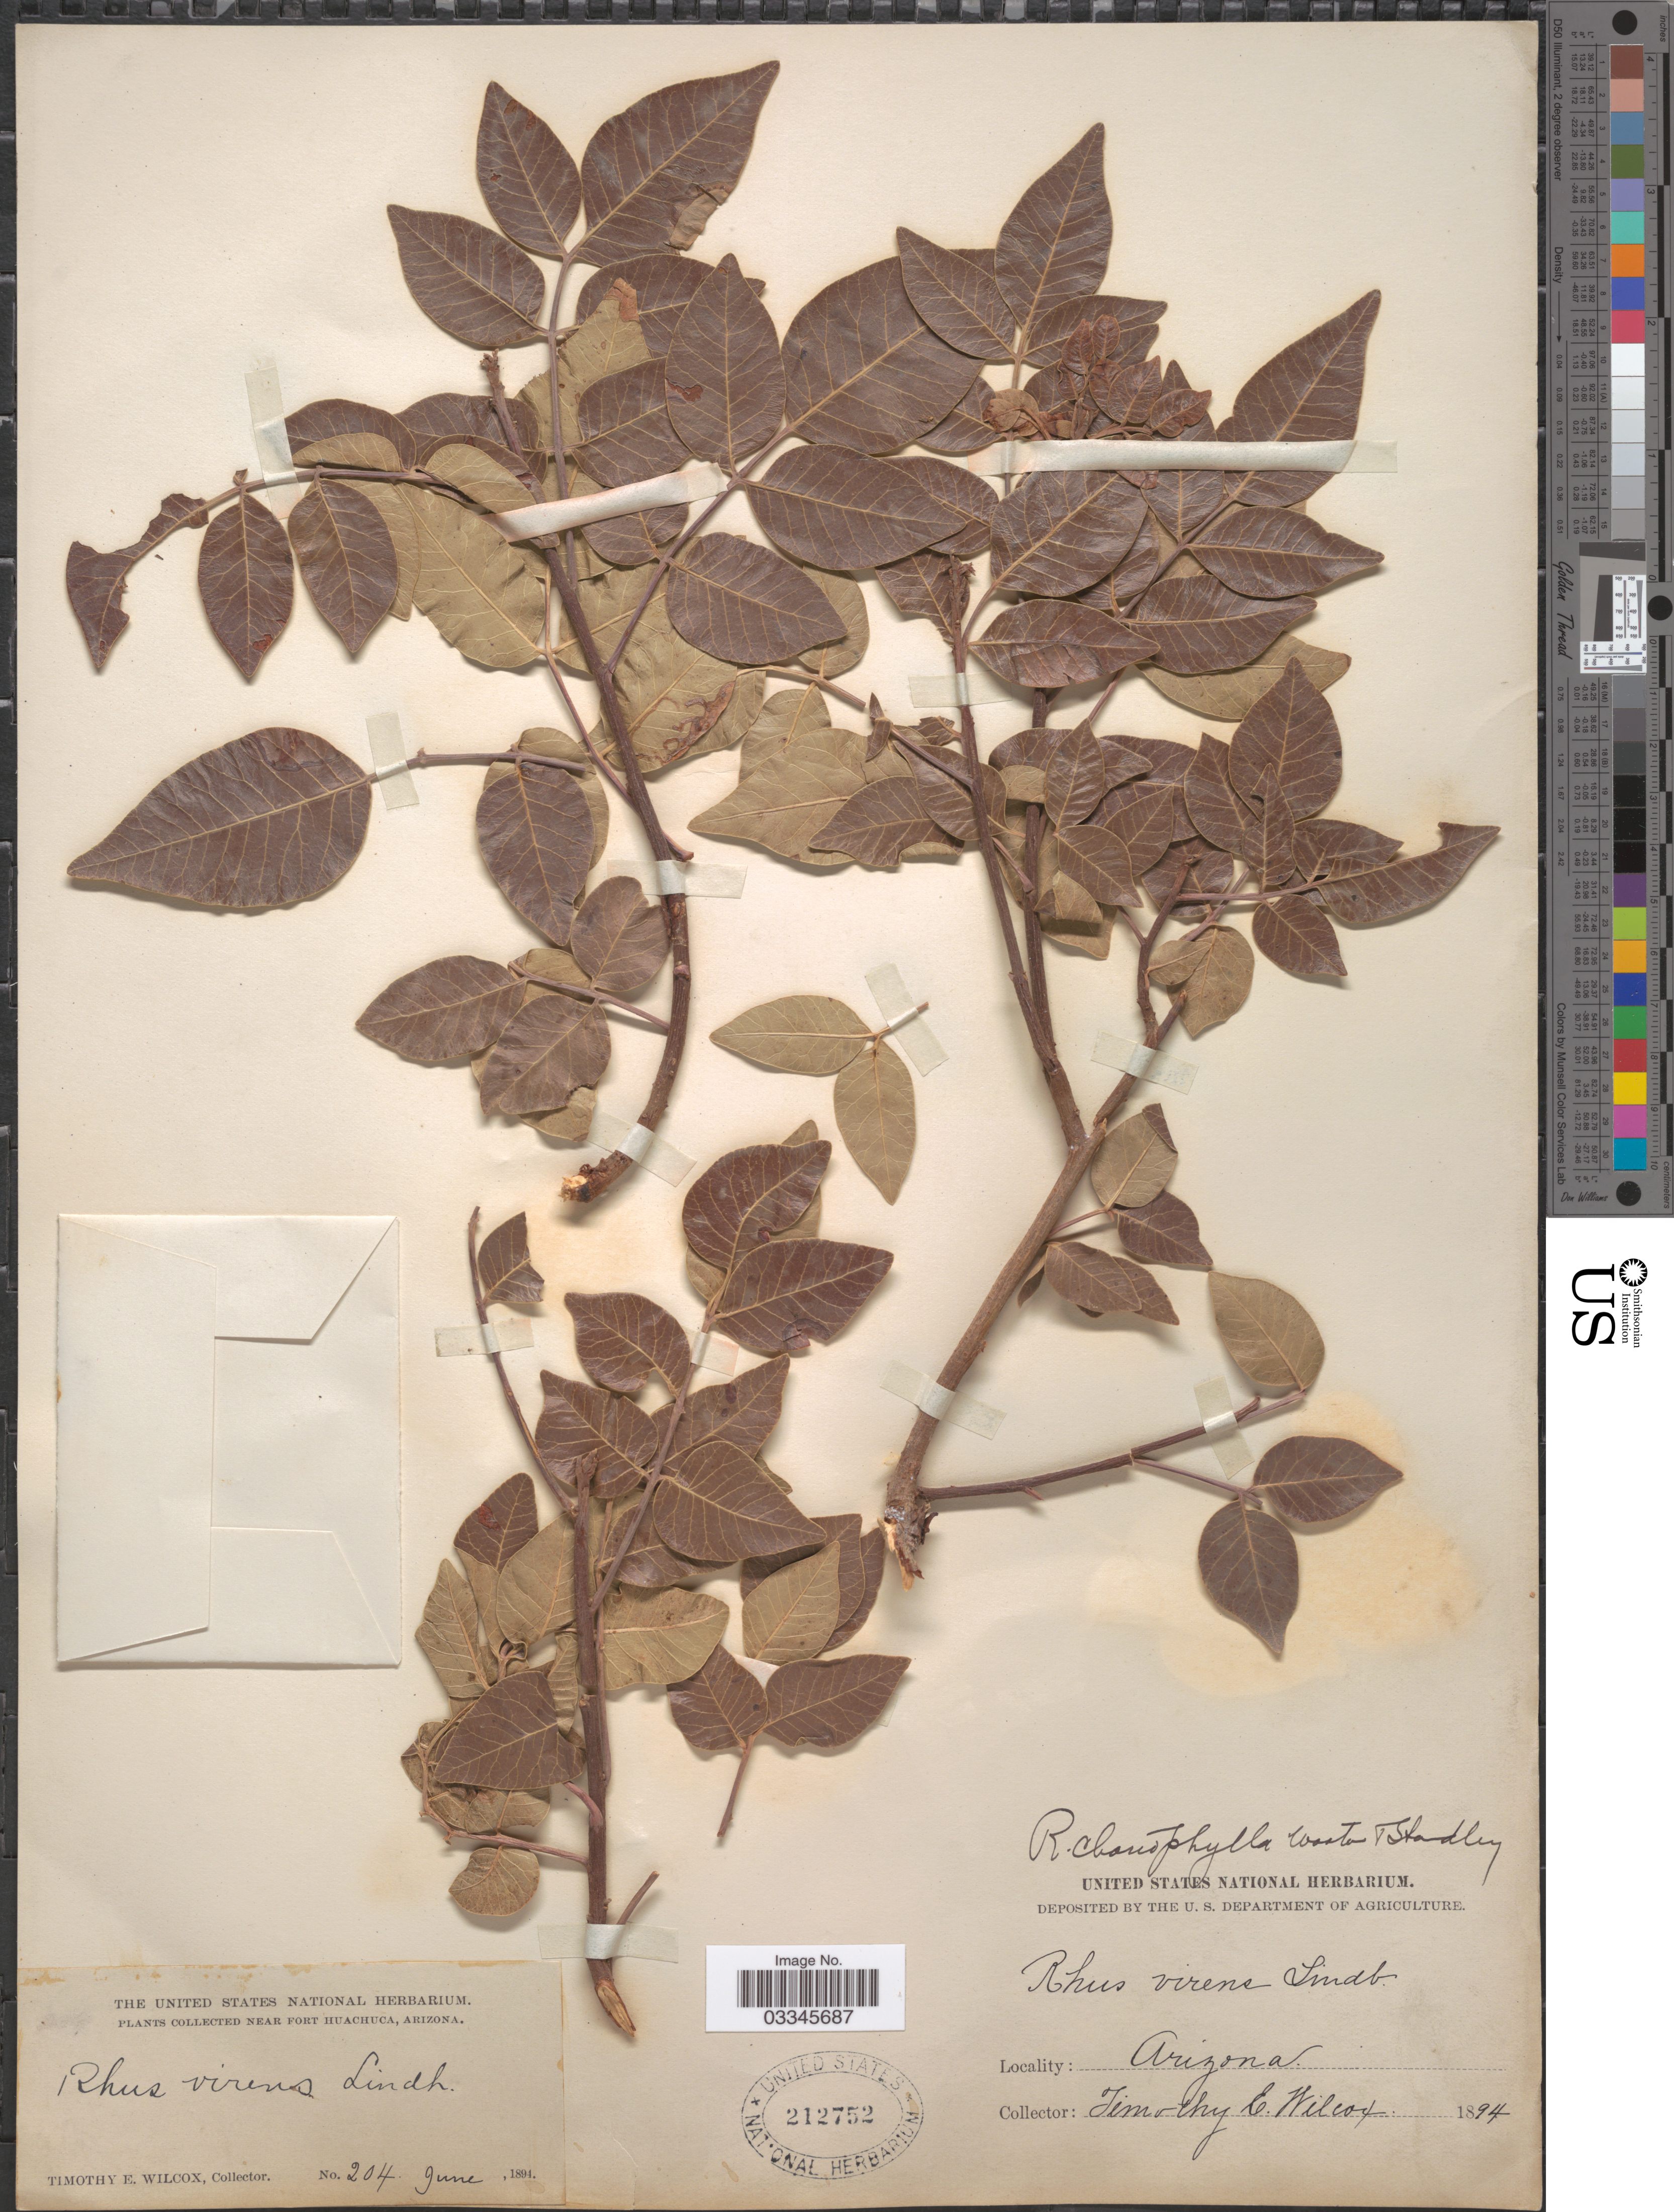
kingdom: Plantae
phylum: Tracheophyta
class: Magnoliopsida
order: Sapindales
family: Anacardiaceae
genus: Rhus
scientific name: Rhus choriophylla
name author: Wooton & Standl.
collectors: T. E. Wilcox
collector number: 204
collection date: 1894-06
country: United States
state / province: Arizona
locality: Near Fort Huachuca.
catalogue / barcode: US 212752